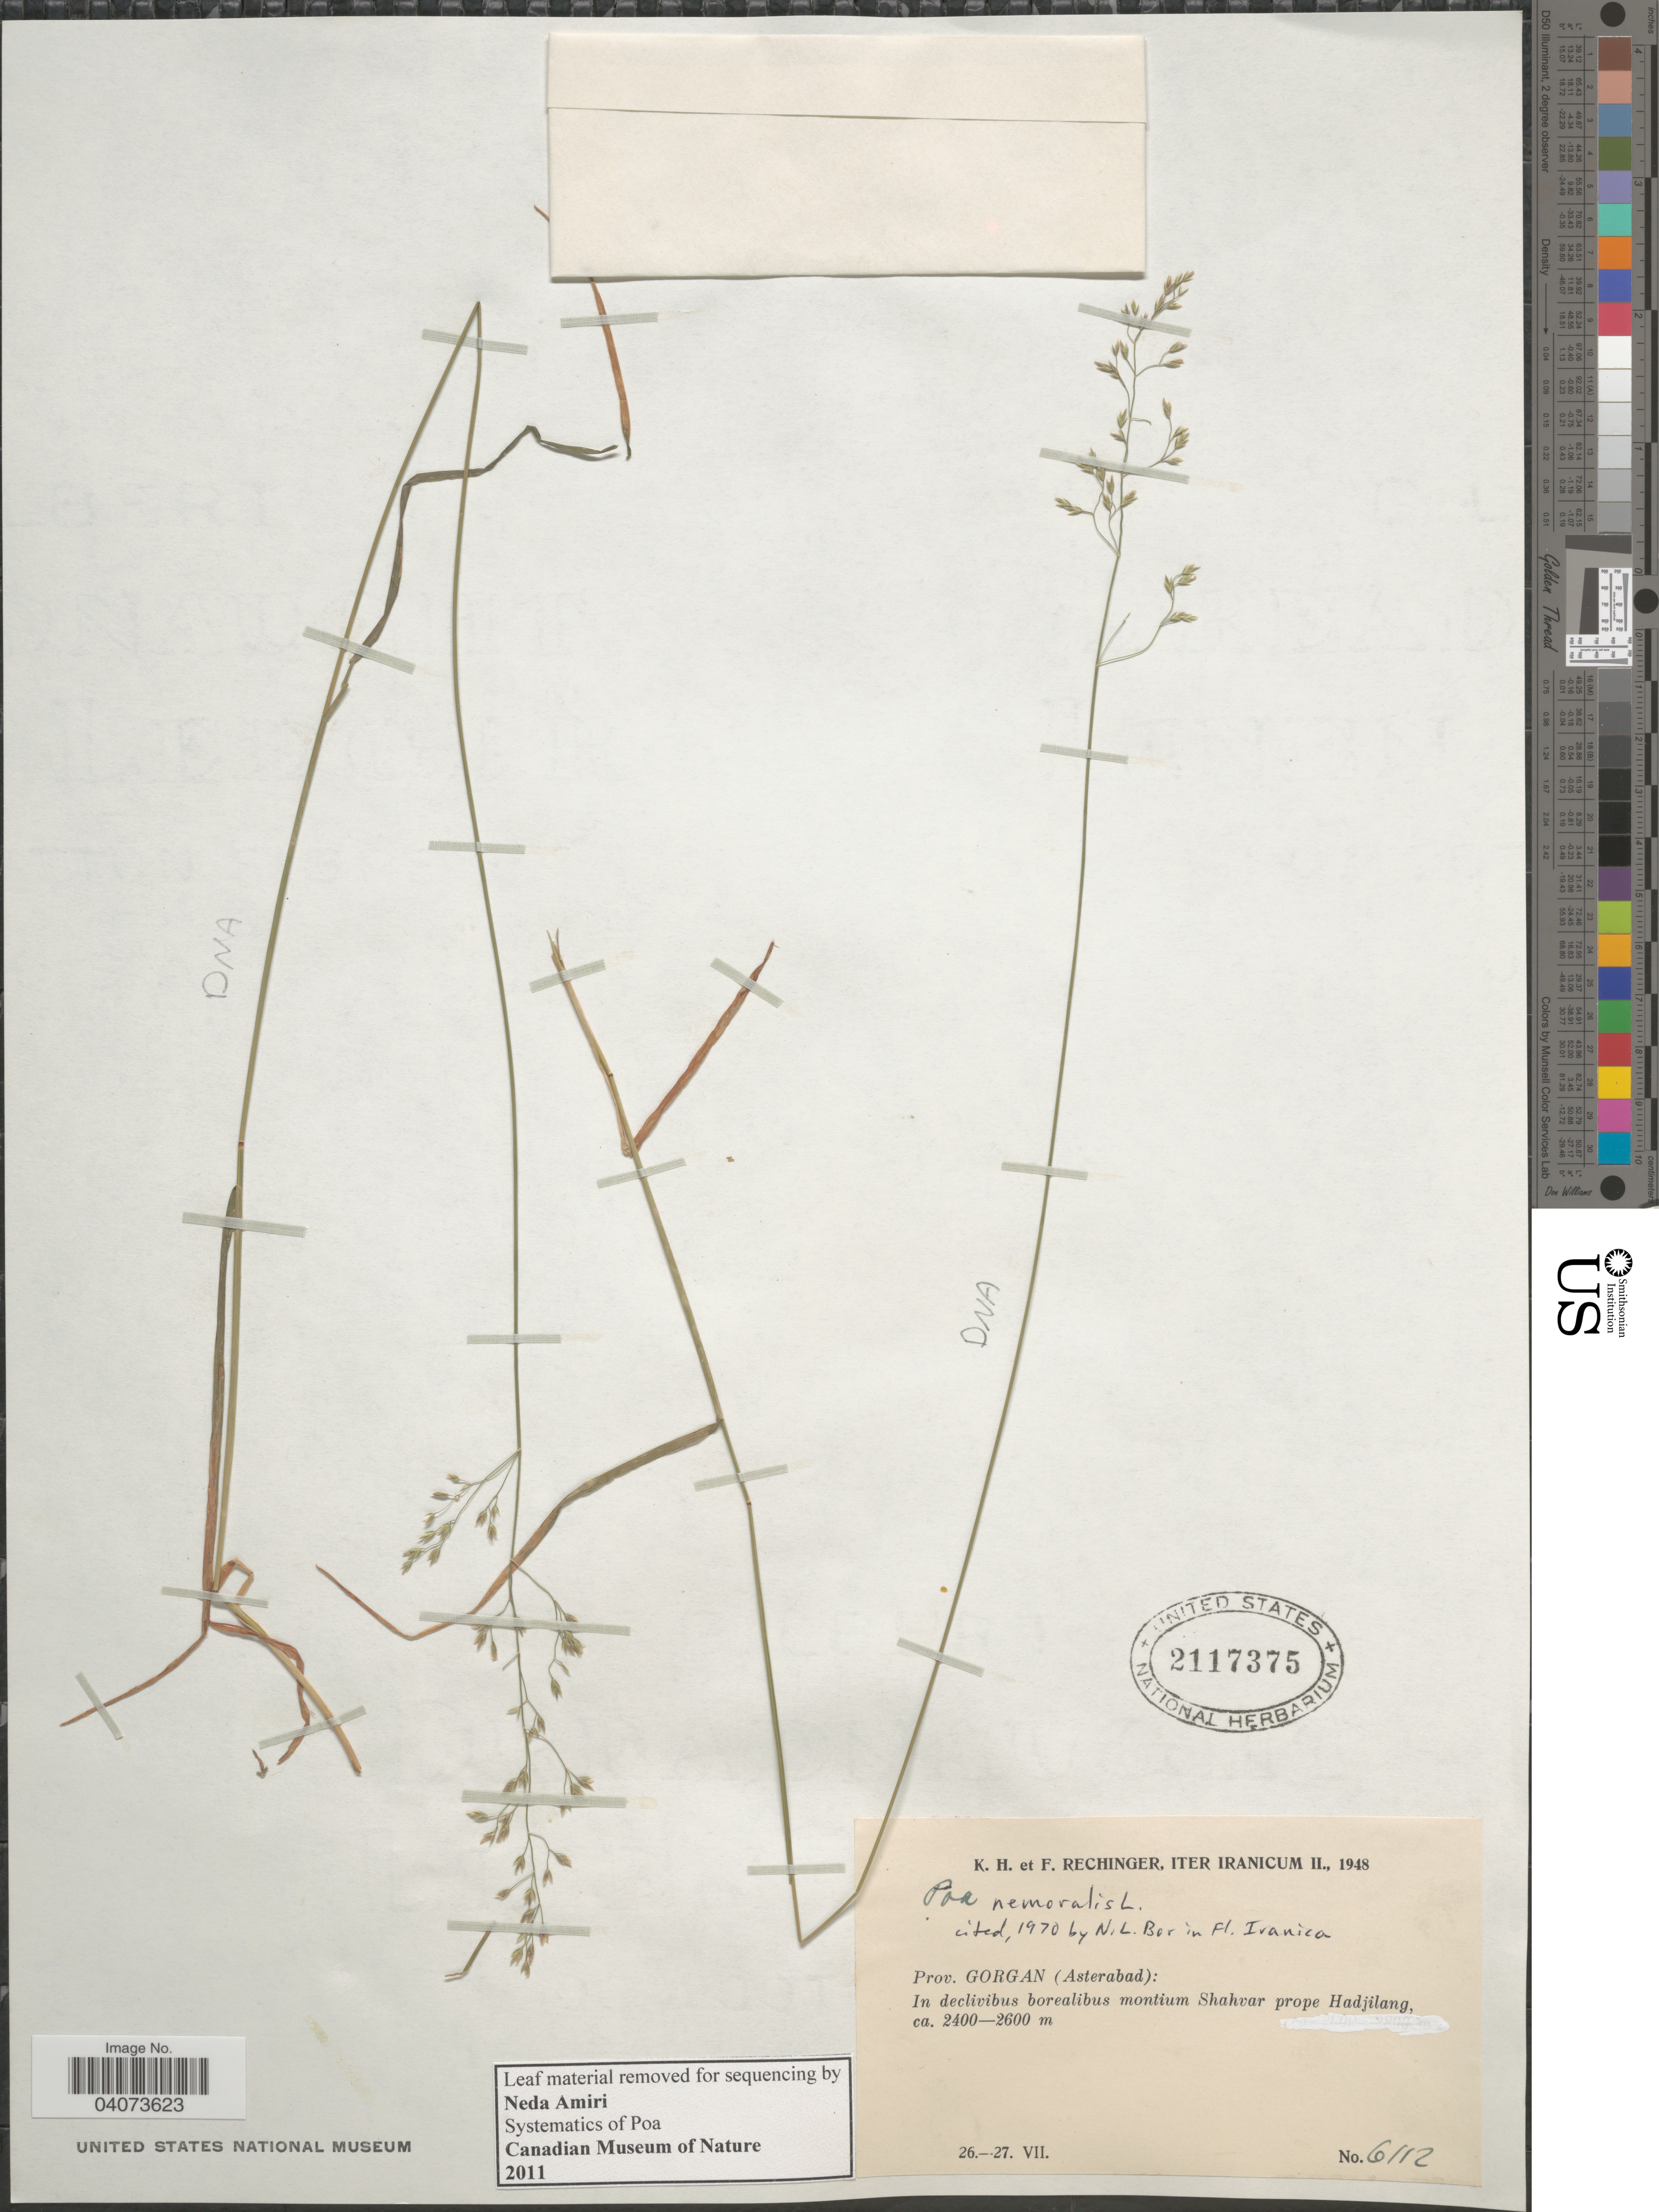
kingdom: Plantae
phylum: Tracheophyta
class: Liliopsida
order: Poales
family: Poaceae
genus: Poa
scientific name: Poa nemoralis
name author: L.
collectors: K. H. Rechinger & F. Rechinger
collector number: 6112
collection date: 1948-07-26/1948-07-27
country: Iran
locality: Iter Iranicum II. Prov. Gorgan (Asterabad): In declivibus borealibus montium Shahvar prope Hadjilang.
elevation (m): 2400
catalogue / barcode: US 2117375